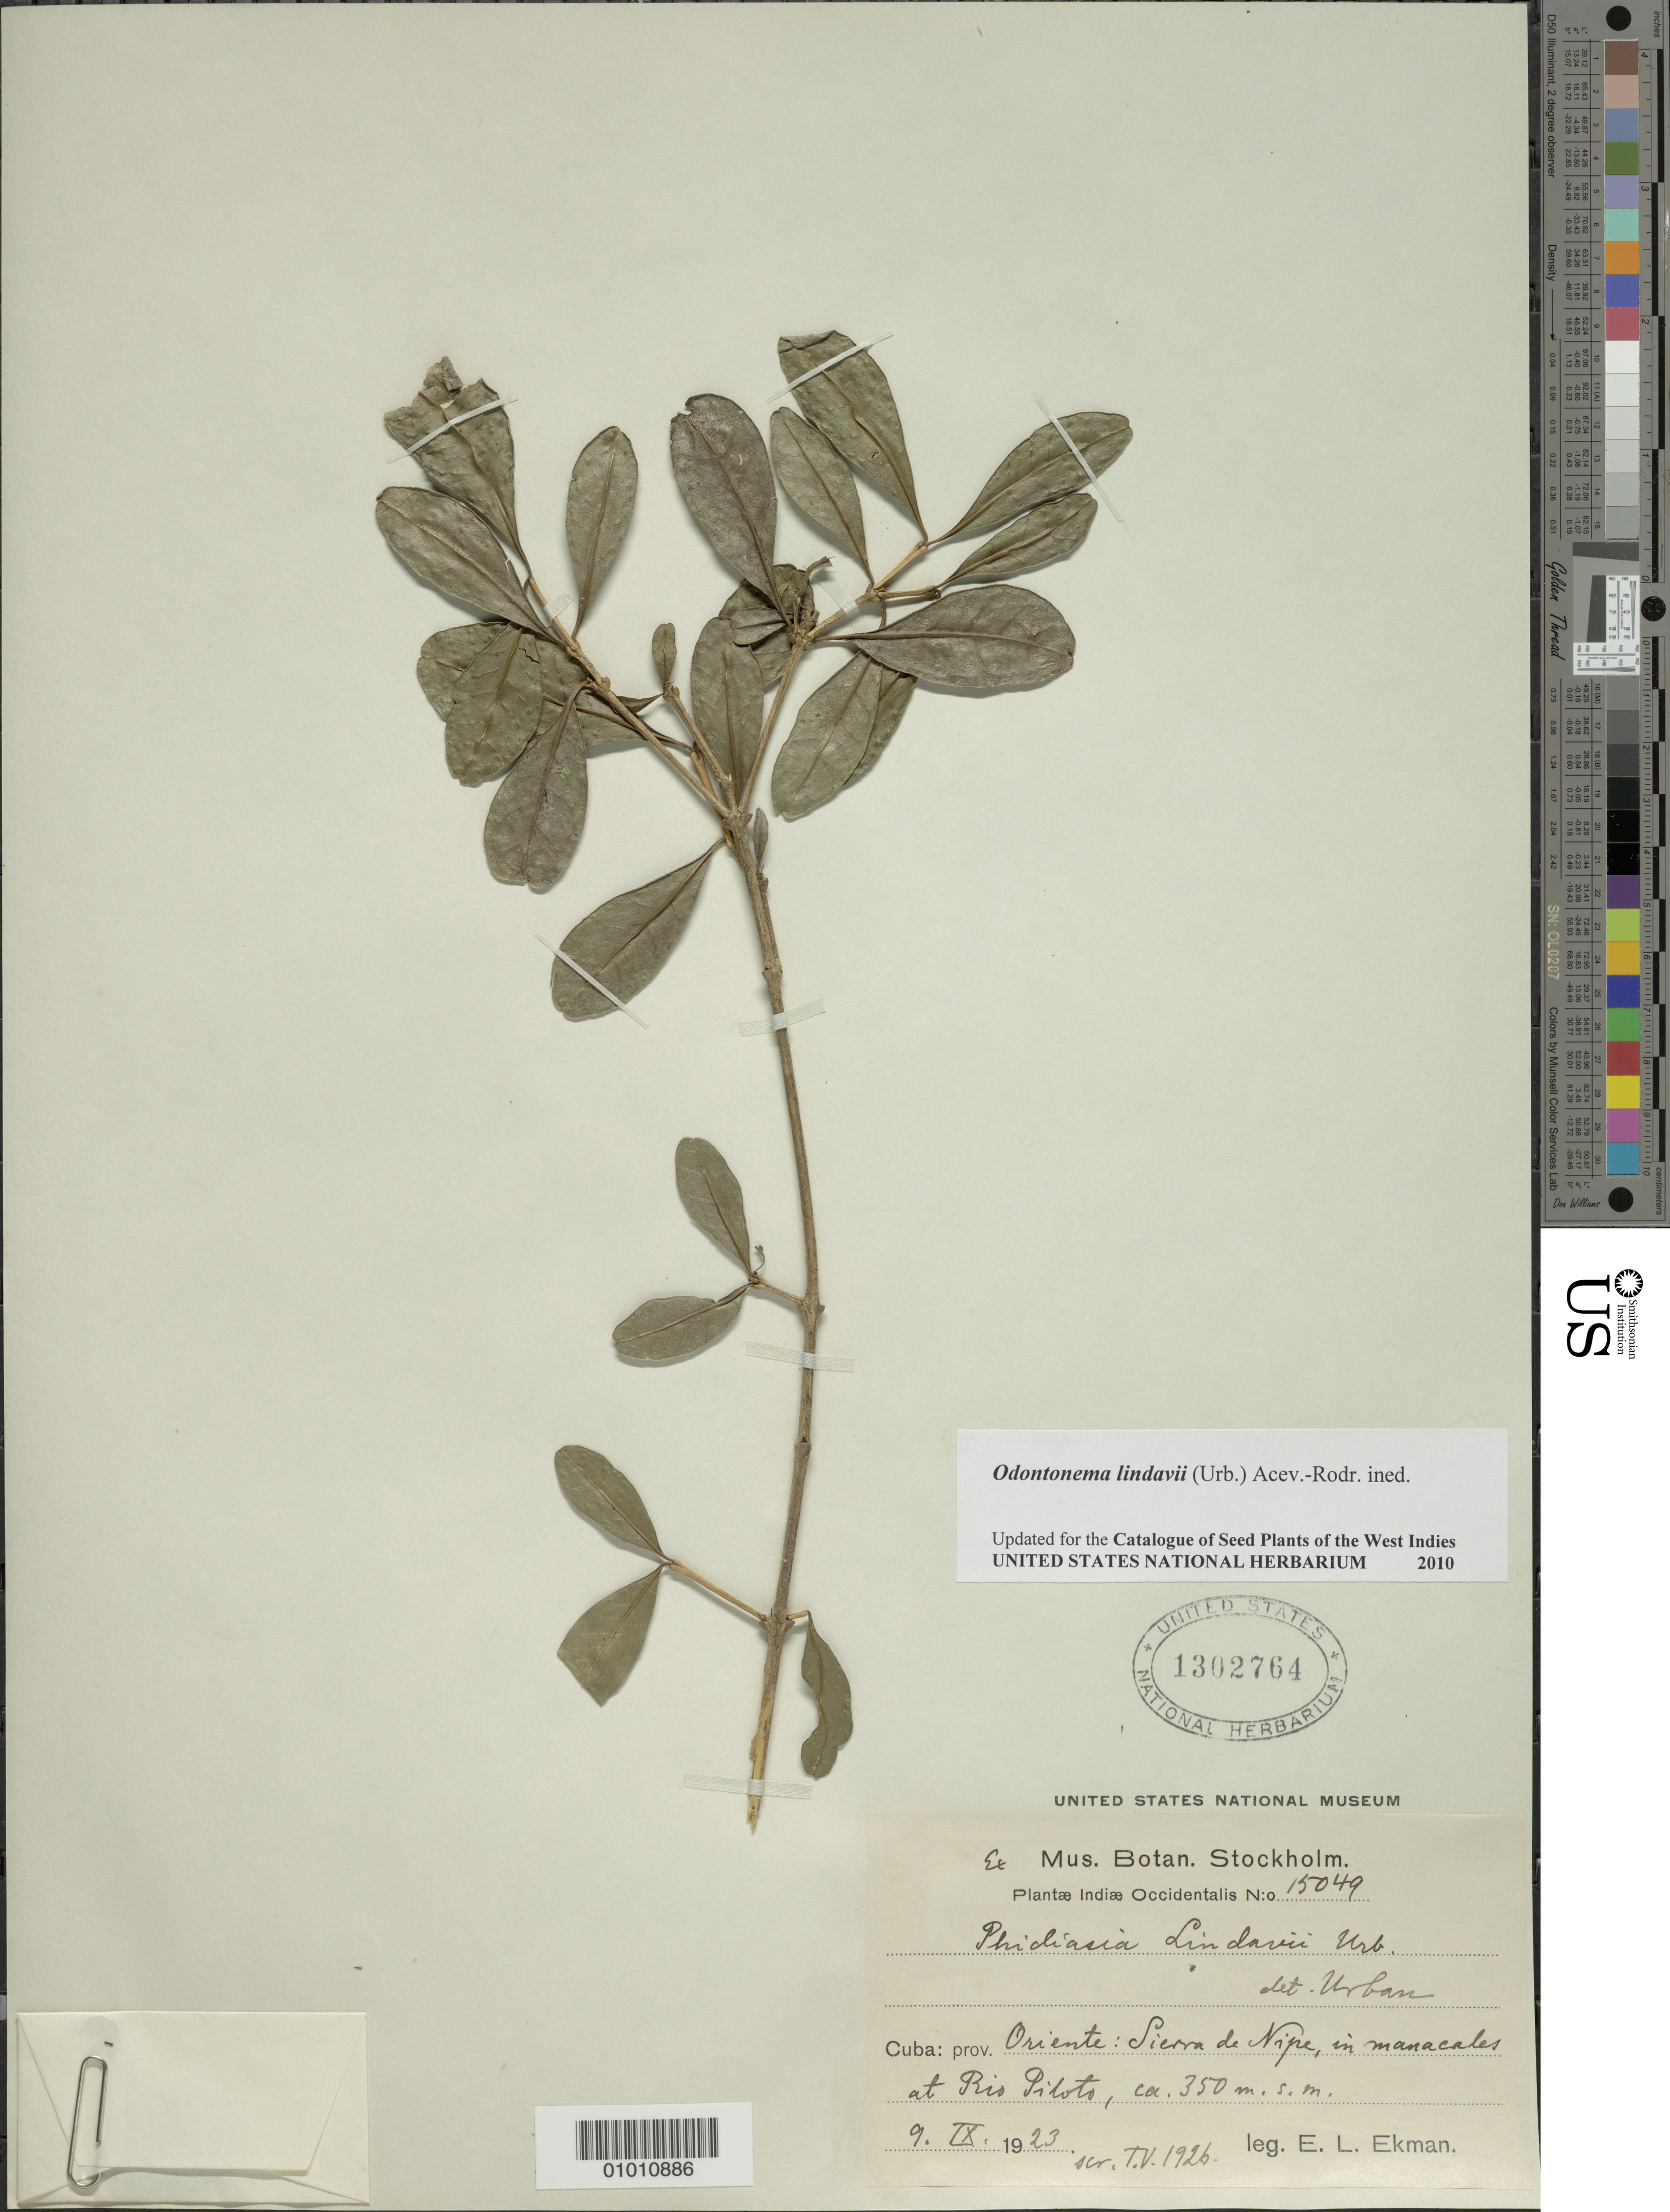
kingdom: Plantae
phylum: Tracheophyta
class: Magnoliopsida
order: Lamiales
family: Acanthaceae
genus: Odontonema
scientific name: Odontonema lindavii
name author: (Urb.) Acev.-Rodr.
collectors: E. L. Ekman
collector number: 15049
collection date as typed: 09 Sep 1923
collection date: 1923-09-09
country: Cuba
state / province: Holguín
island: Cuba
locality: Sierra de Nipe, at Río Pilote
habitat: In manacales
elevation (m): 350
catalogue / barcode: US 1302764